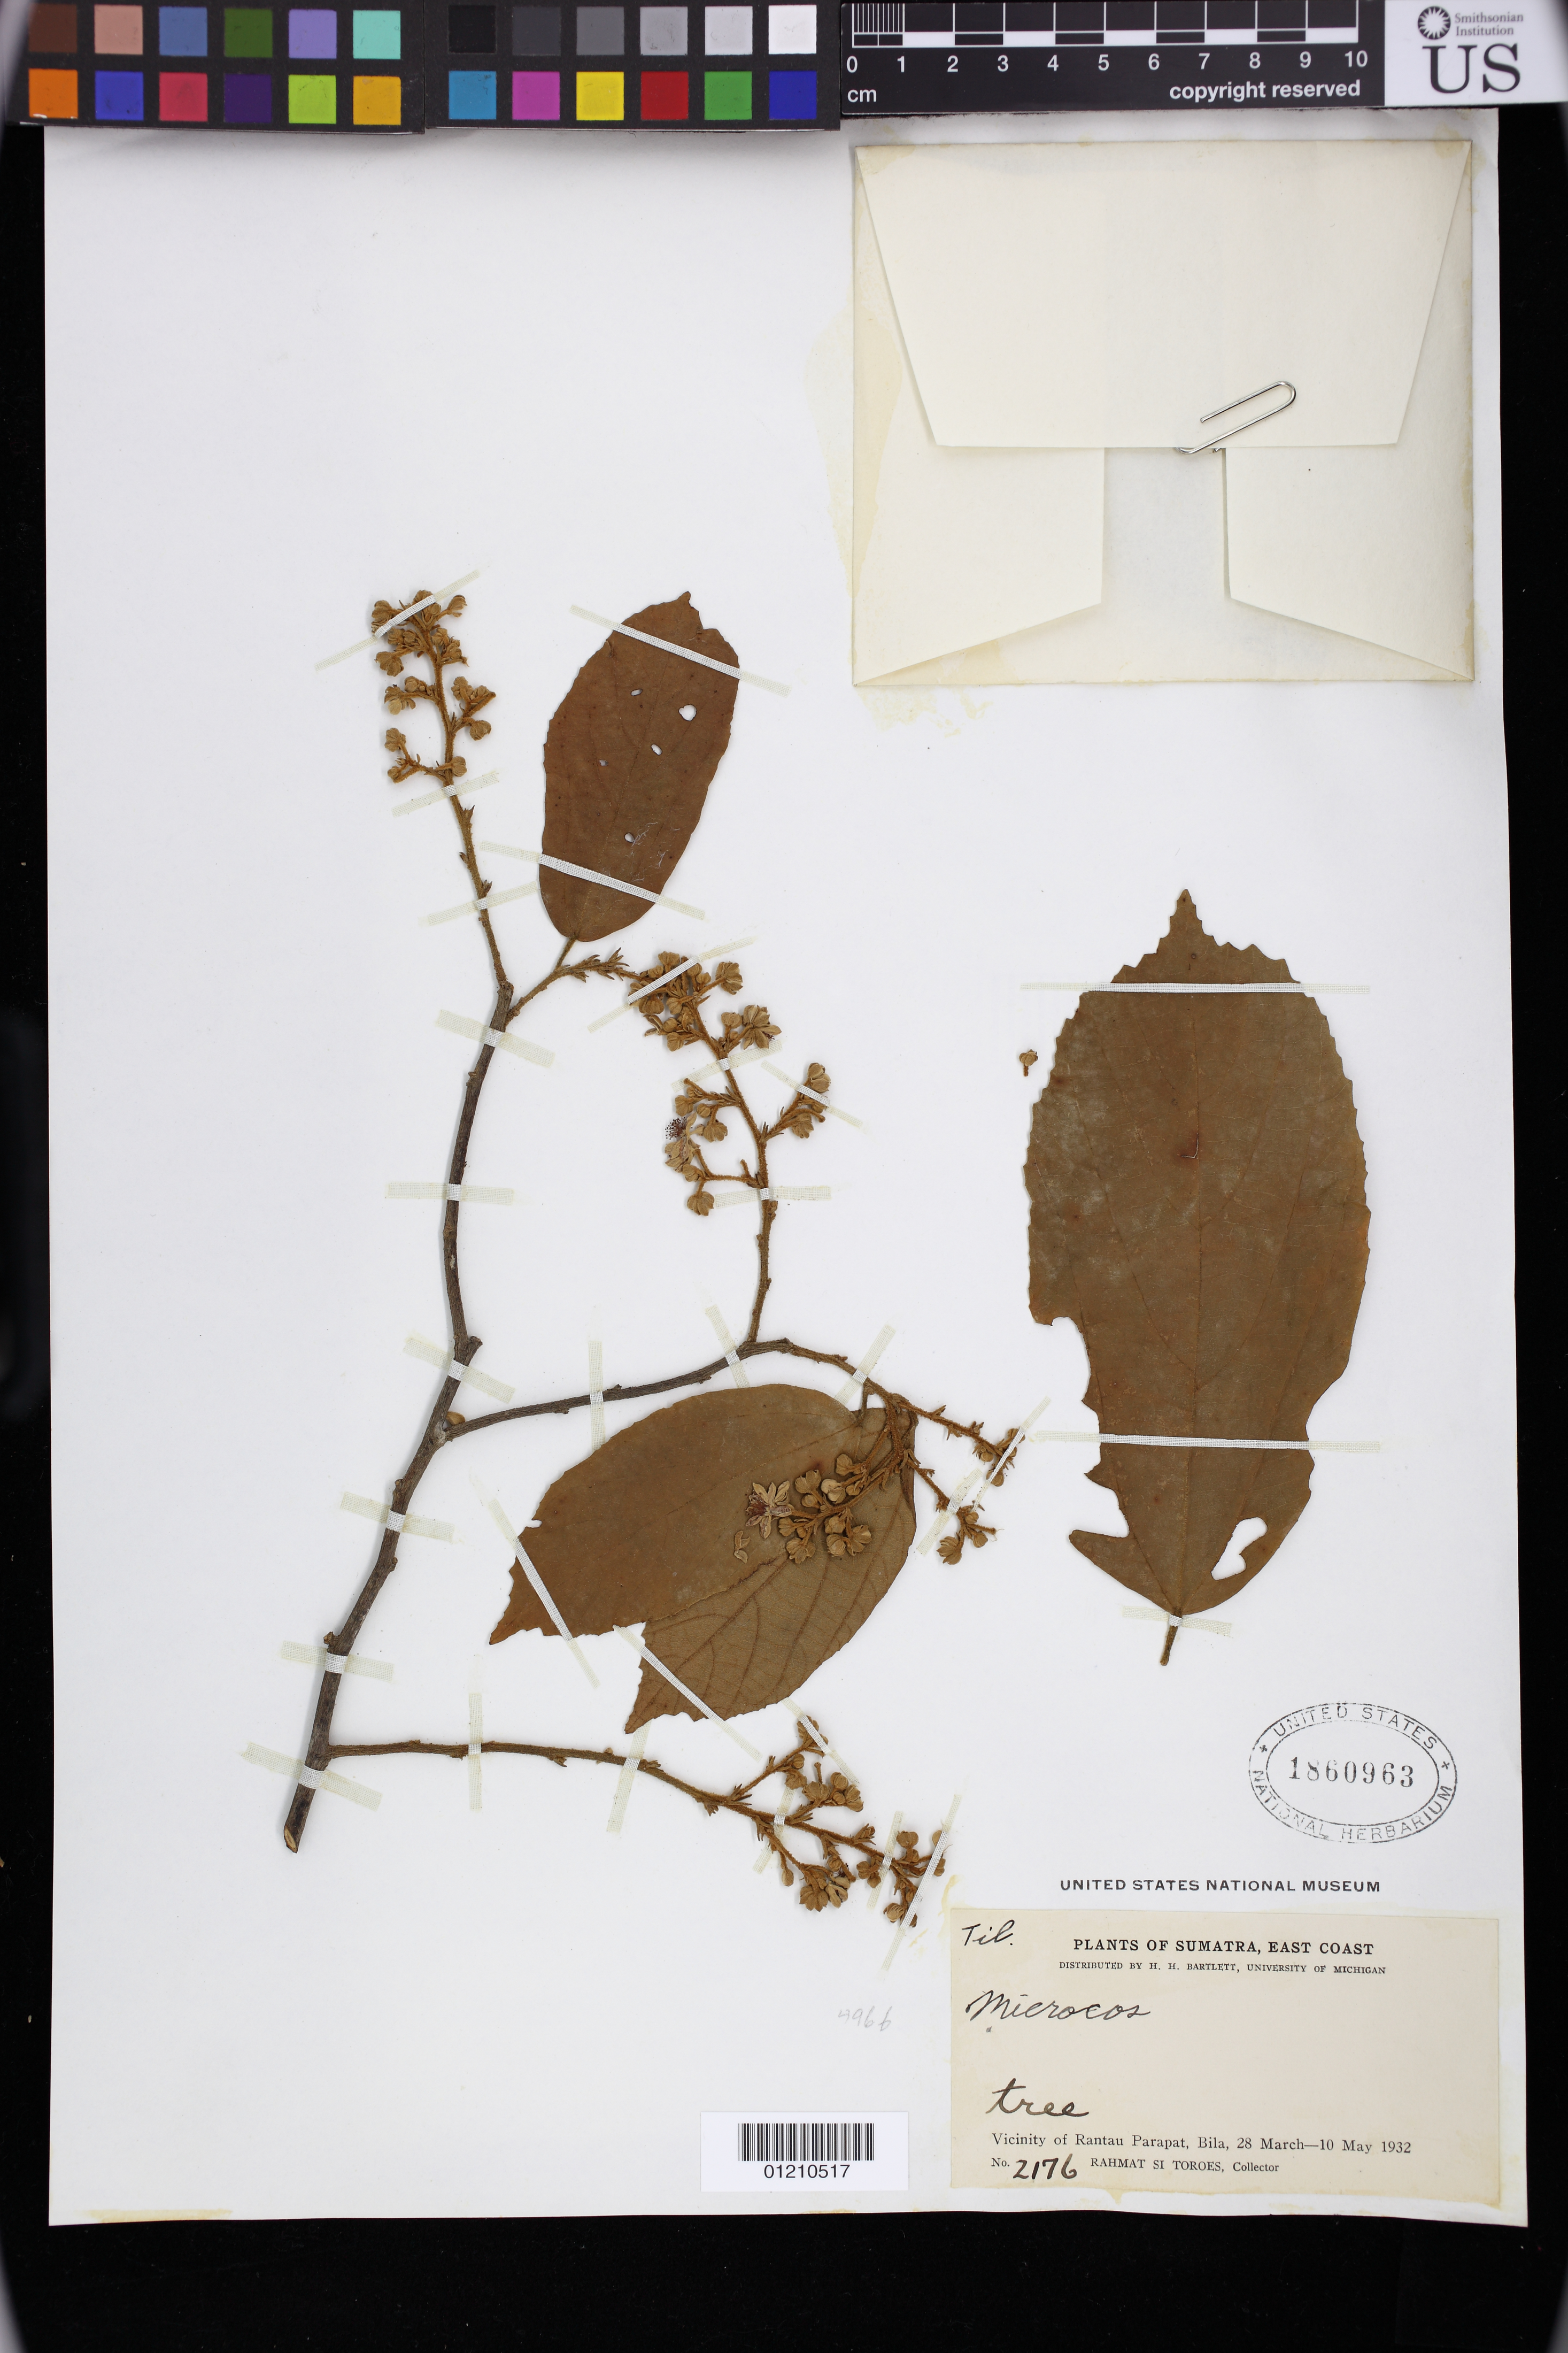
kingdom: Plantae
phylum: Tracheophyta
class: Magnoliopsida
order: Malvales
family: Malvaceae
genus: Microcos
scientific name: Microcos sp.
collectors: Rahmat Si Boeea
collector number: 2176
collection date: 1932-03-28/1932-05-10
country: Indonesia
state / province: Sumatra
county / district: Sumatera Utara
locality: Vicinity of Rantau Parapat, Bila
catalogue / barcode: US 1860963